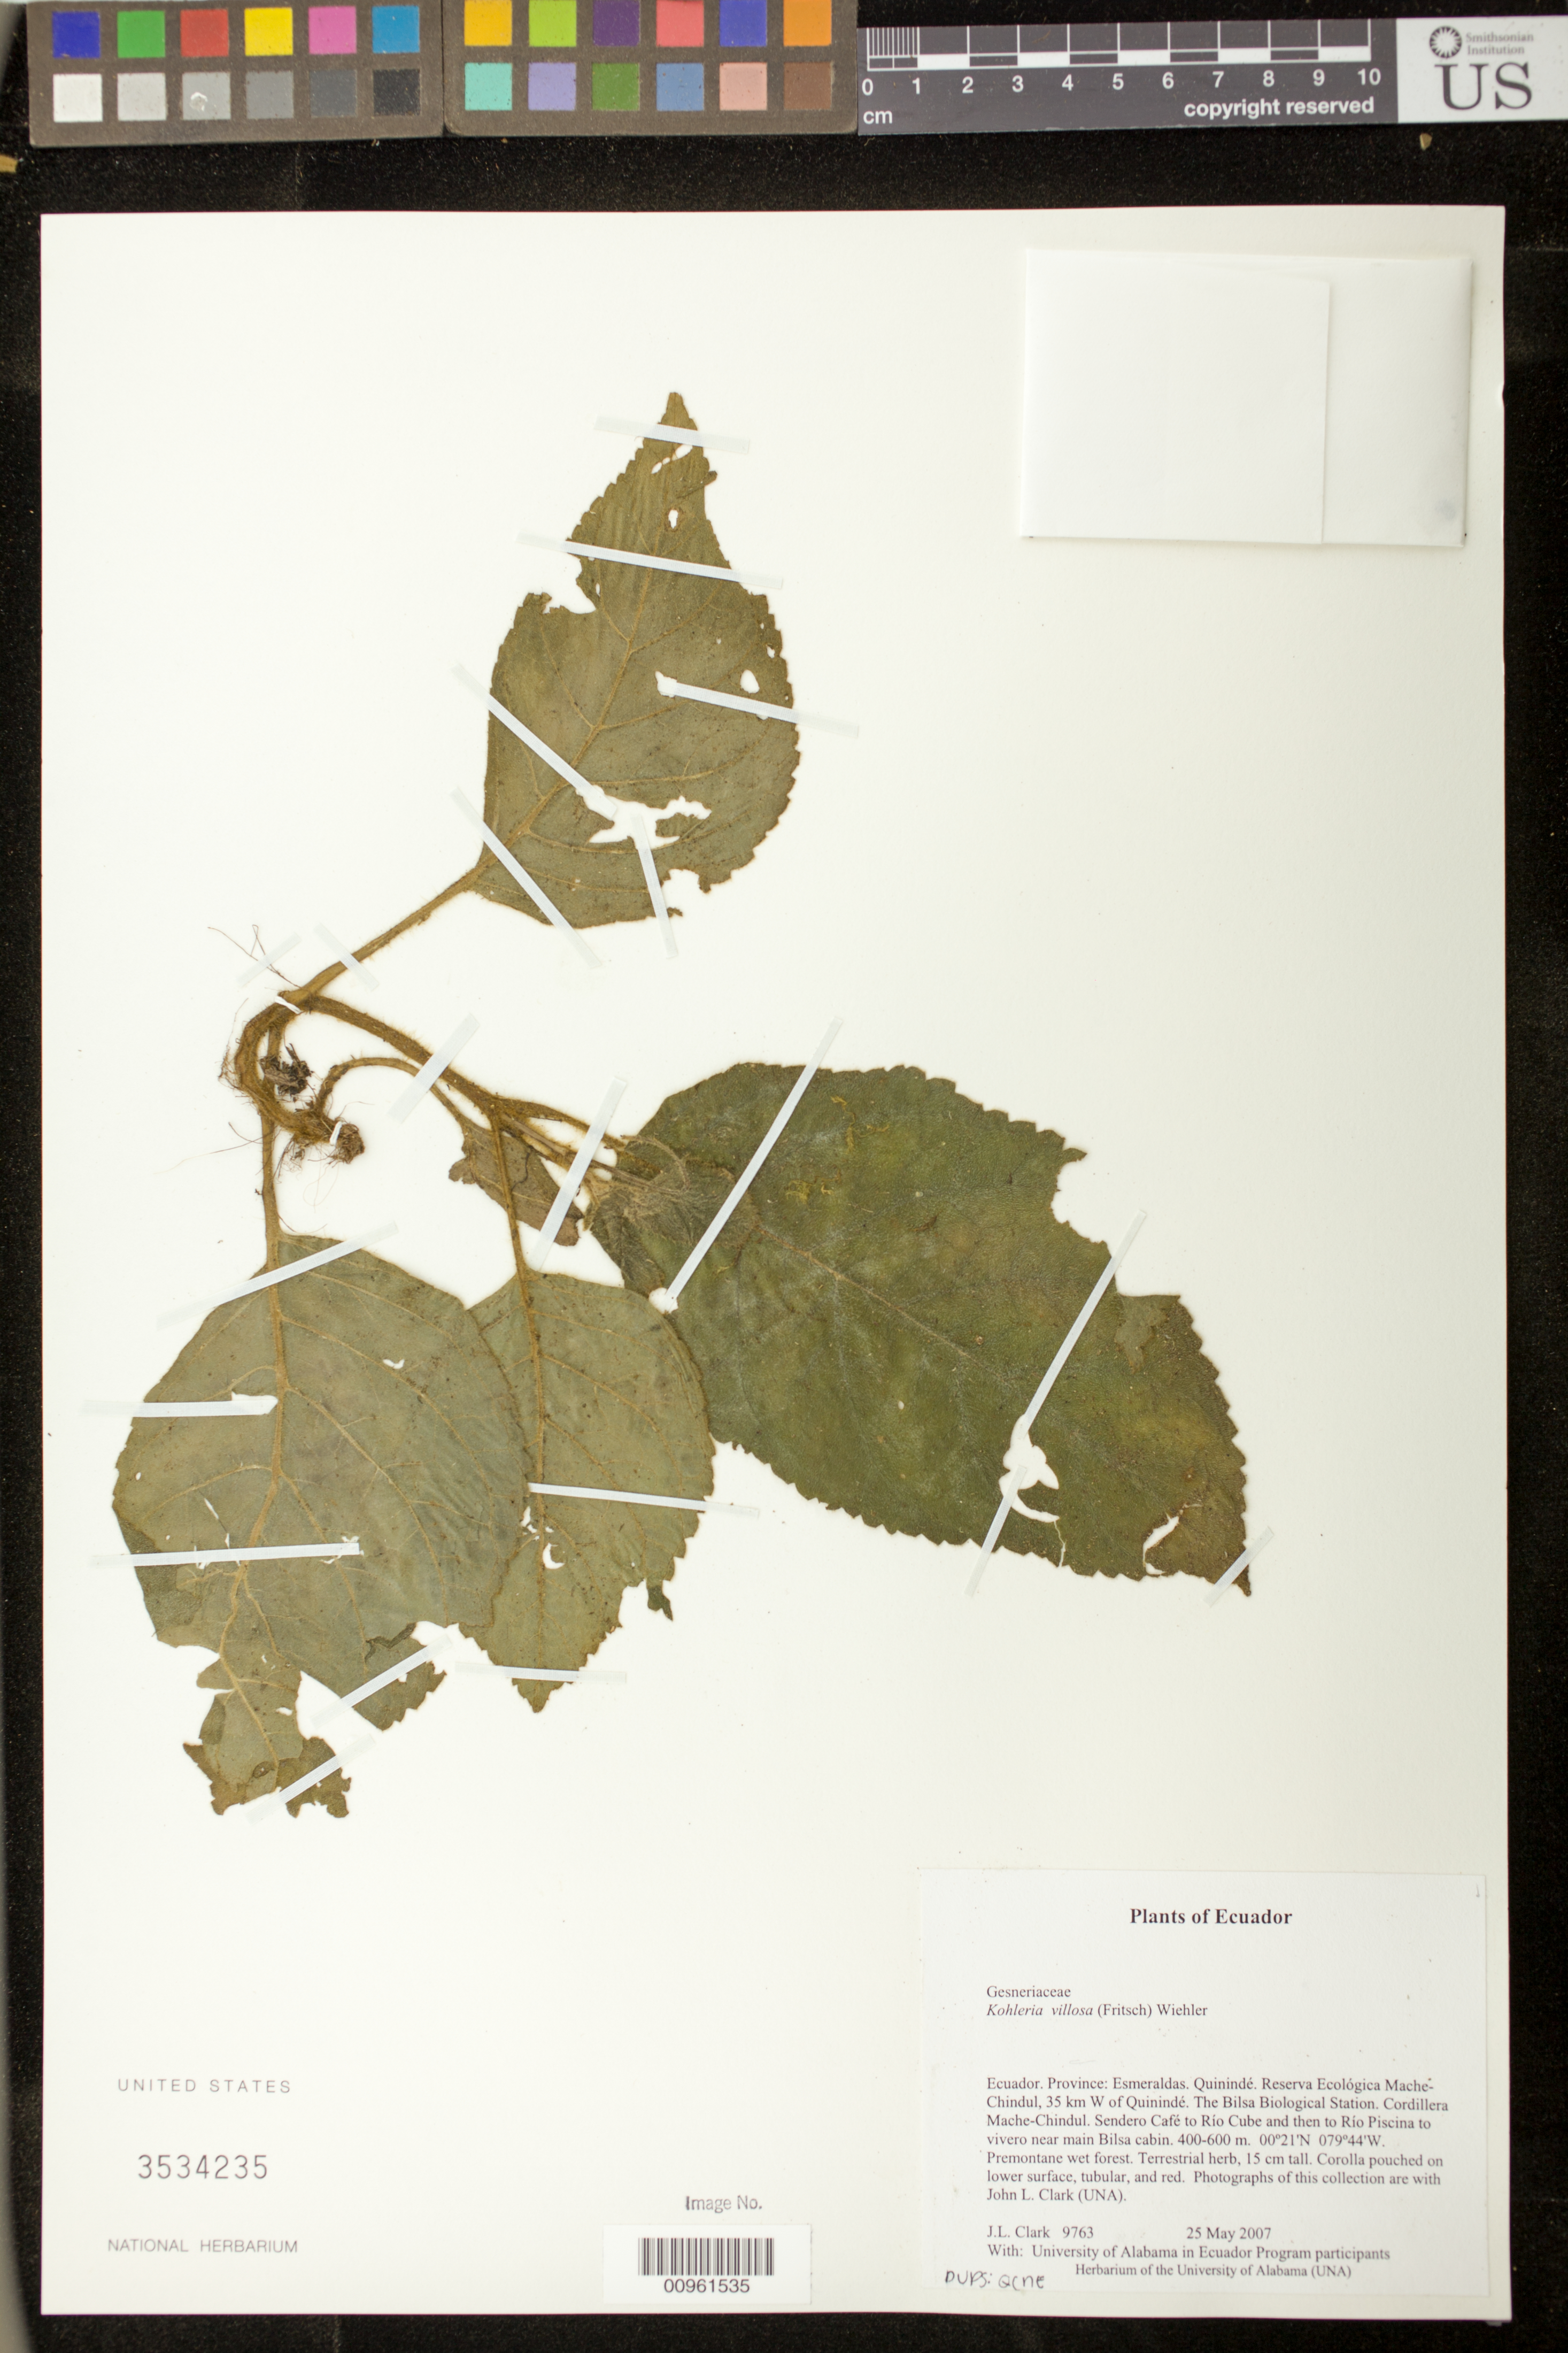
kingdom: Plantae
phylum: Tracheophyta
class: Magnoliopsida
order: Lamiales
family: Gesneriaceae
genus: Kohleria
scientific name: Kohleria villosa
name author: (Fritsch) Wiehler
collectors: J. L. Clark & University of Alabama in Ecuador Program participants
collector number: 9763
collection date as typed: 25 May 2007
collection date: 2007-05-25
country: Ecuador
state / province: Esmeraldas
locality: Quinindé. Reserva Ecológica Mache-Chindul, 35 km W of Quinindé. The Bilsa Biological Station. Cordillera Mache-Chindul. Sendero Café to Río Cube and then to Río Piscina to vivero near main Bilsa cabin.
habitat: Premontane wet forest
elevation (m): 400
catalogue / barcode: US 3534235